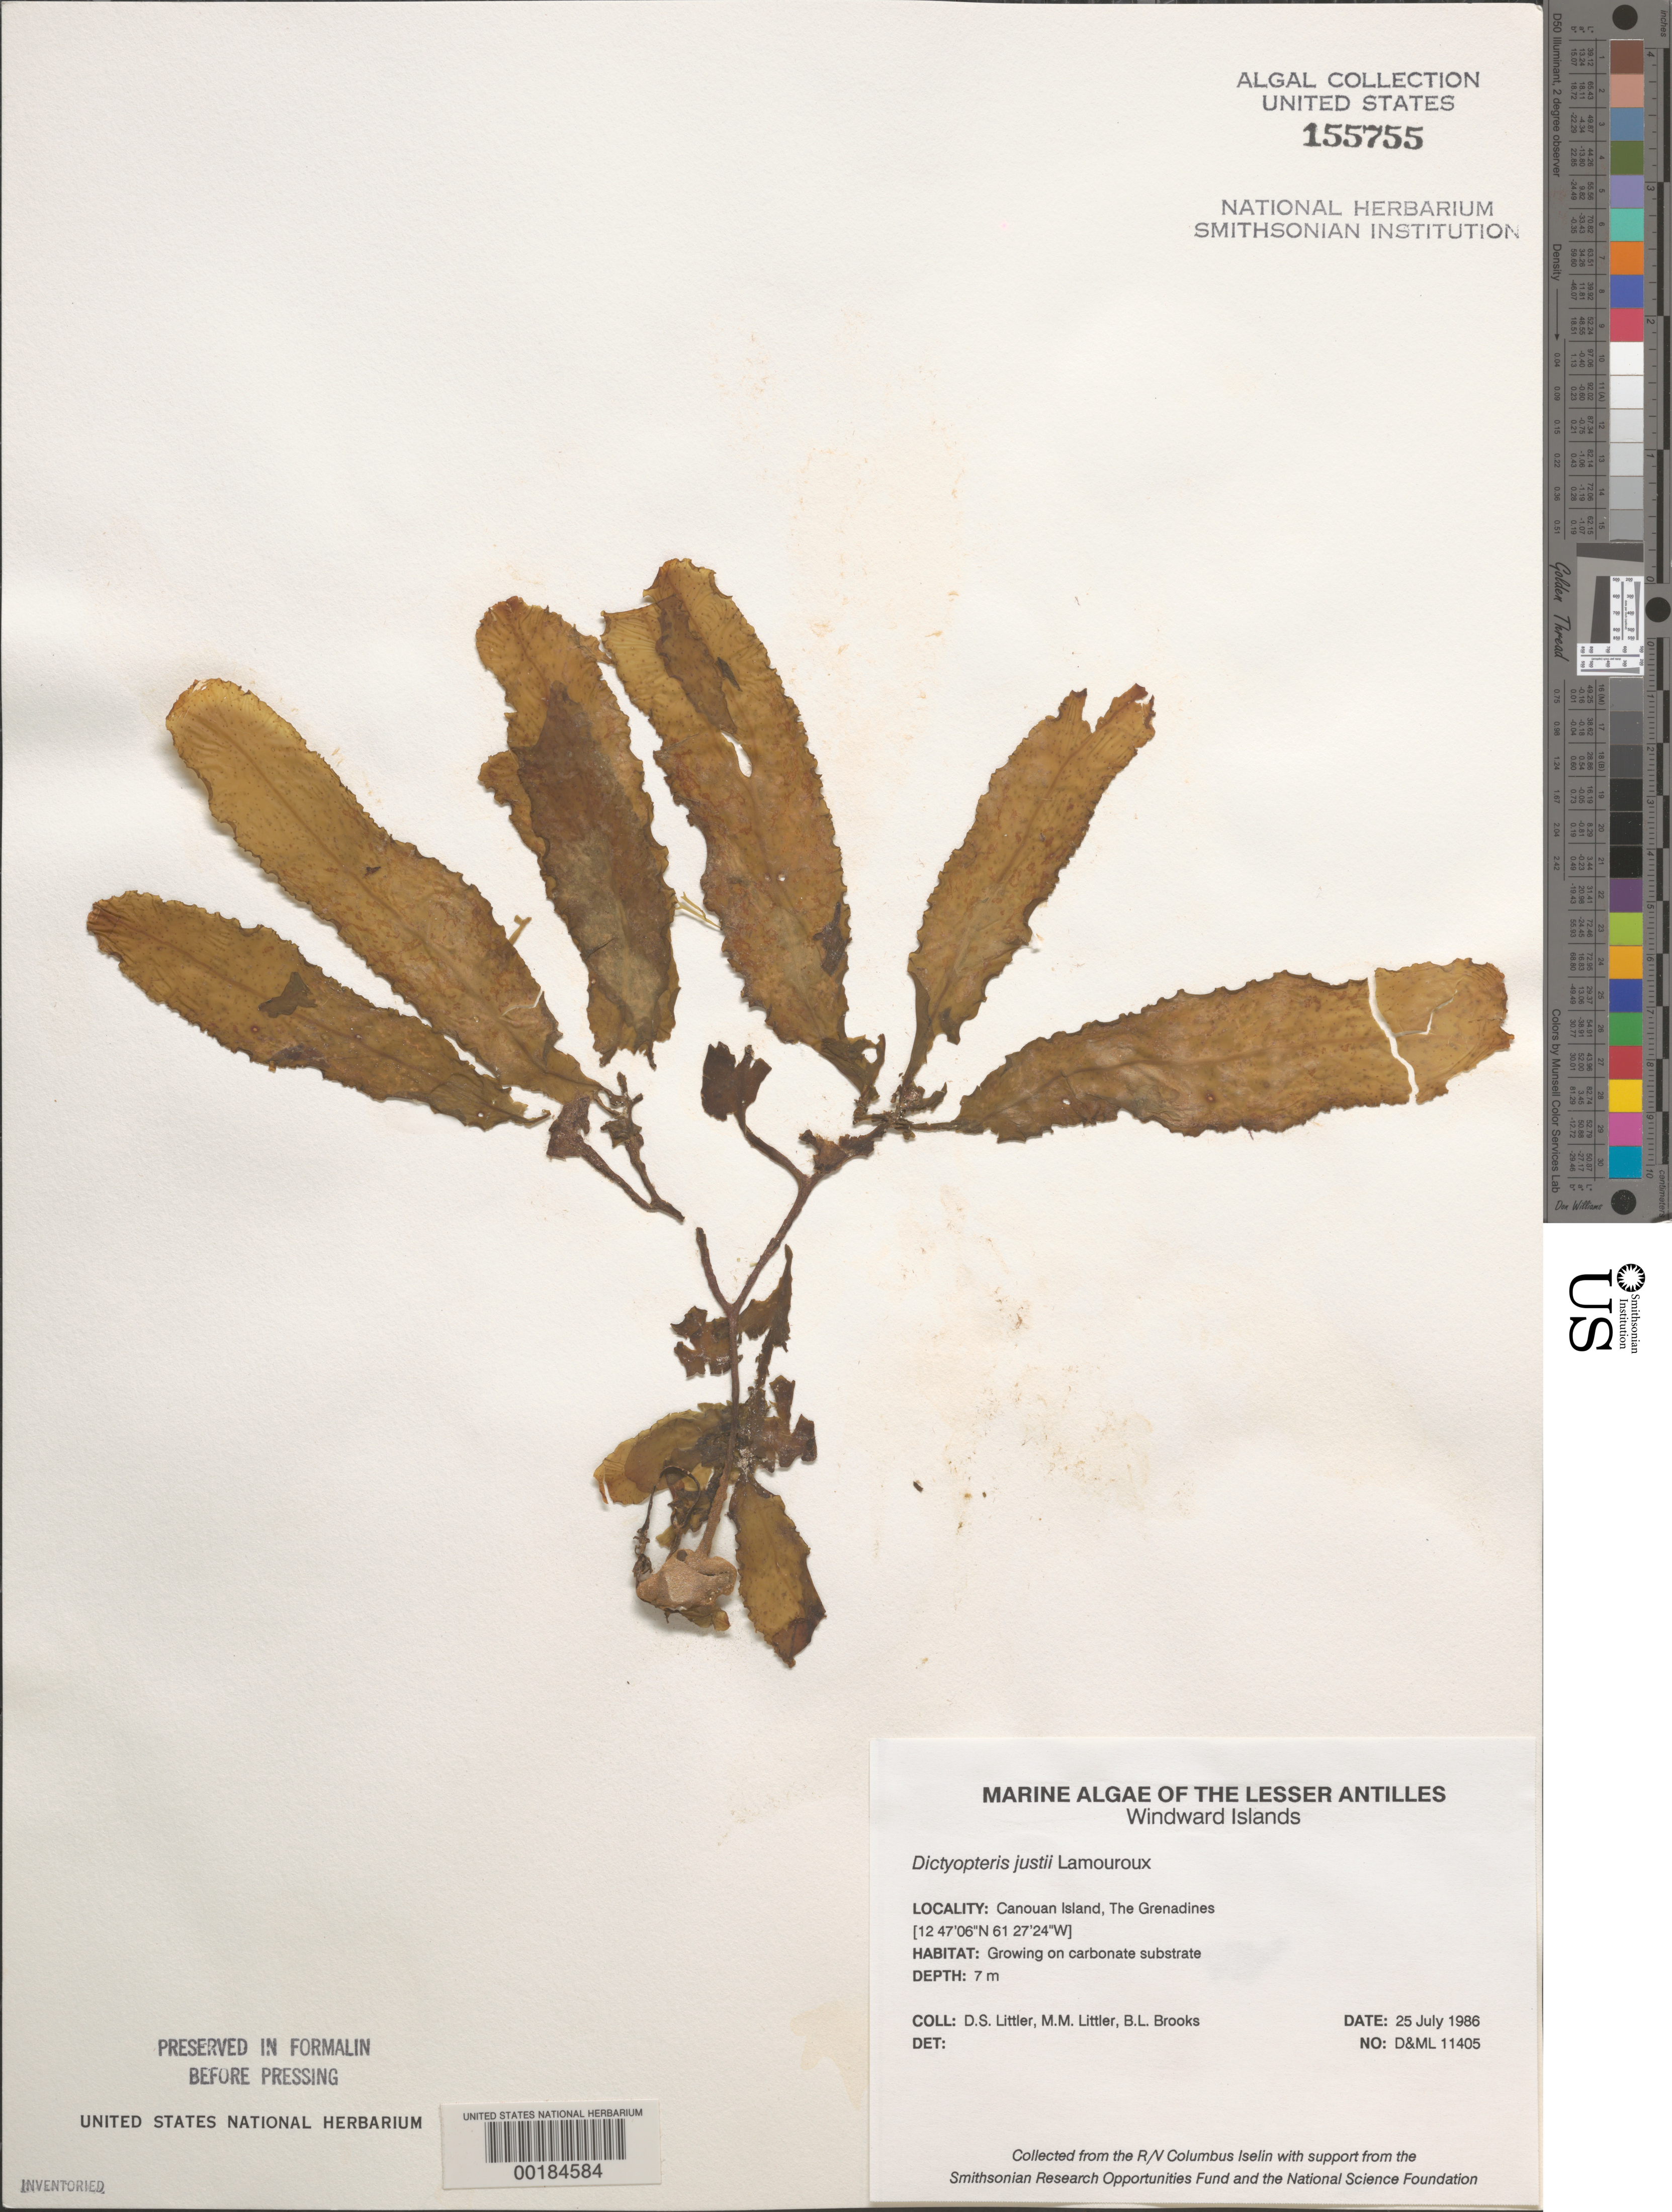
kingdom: Chromista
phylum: Ochrophyta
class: Phaeophyceae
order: Dictyotales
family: Dictyotaceae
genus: Dictyopteris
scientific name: Dictyopteris justii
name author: J.V.Lamouroux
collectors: D. S. Littler, M. M. Littler & B. Brooks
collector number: D&ML 11405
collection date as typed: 25 Jul 1986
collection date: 1986-07-25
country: St. Vincent - Grenadines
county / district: Grenadines Parish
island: Canouan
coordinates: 12 47' 06" N, 61 27' 24" W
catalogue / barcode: US 155755